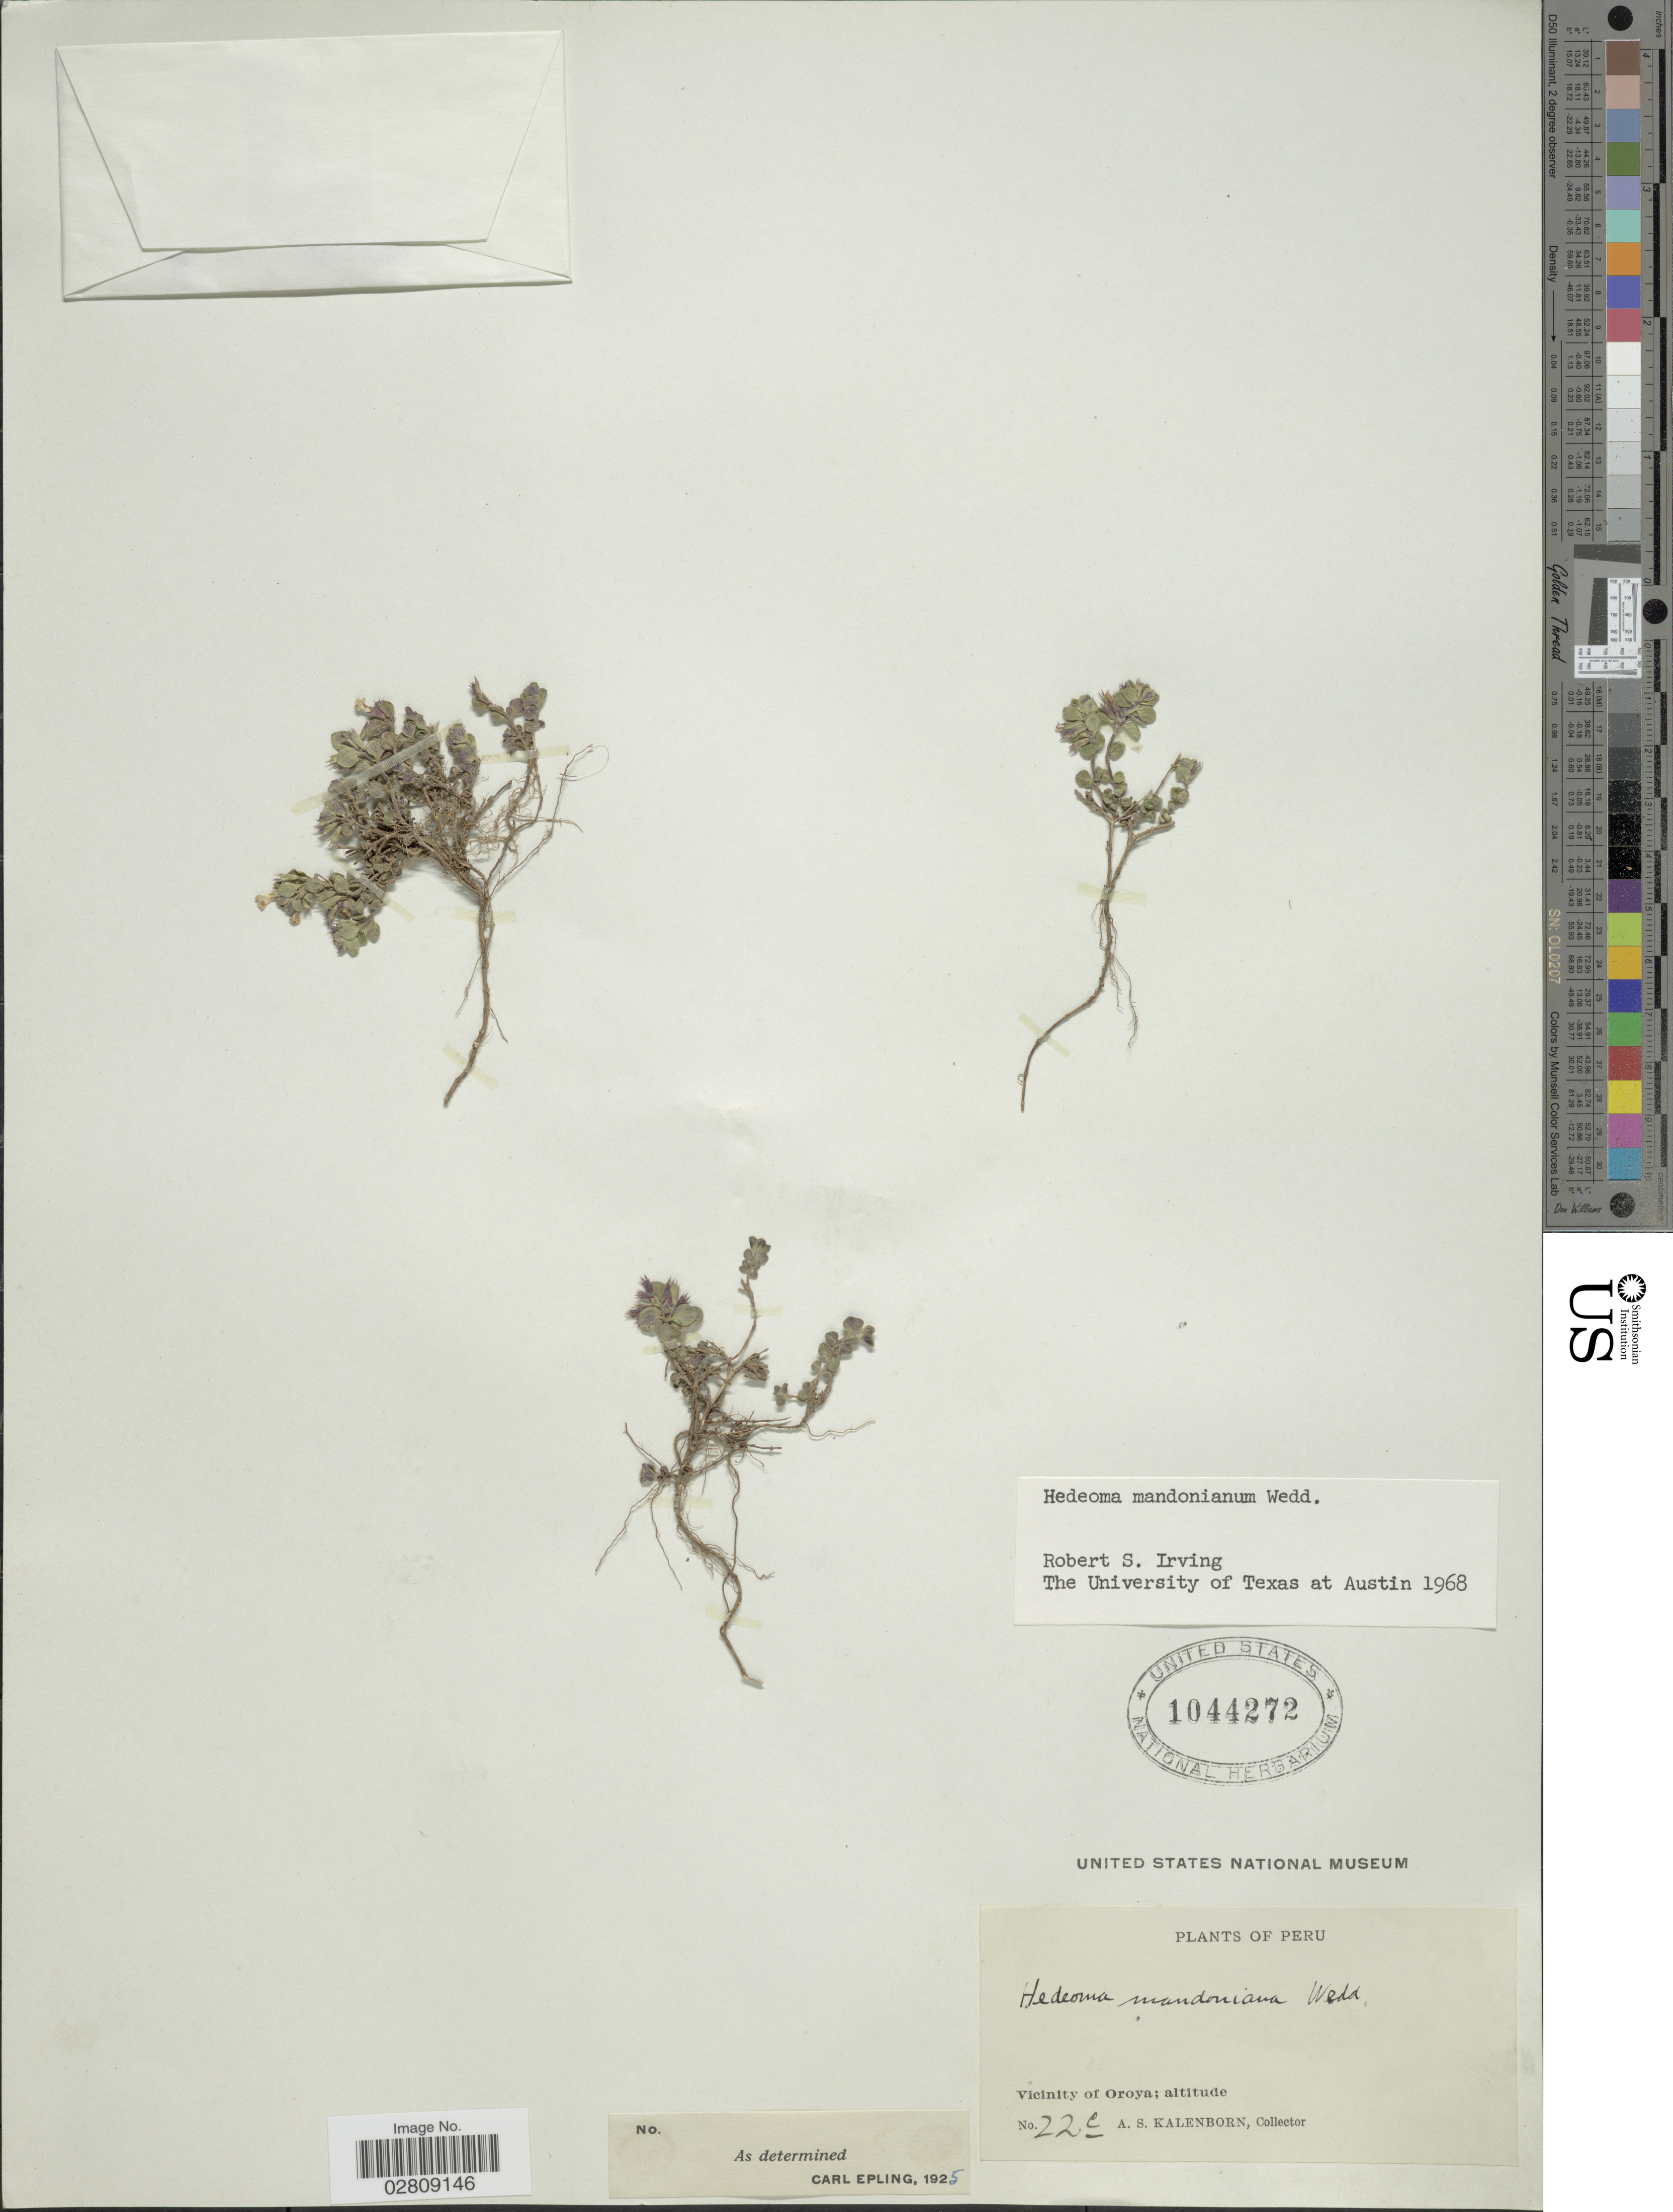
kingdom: Plantae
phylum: Tracheophyta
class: Magnoliopsida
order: Lamiales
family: Lamiaceae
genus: Hedeoma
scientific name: Hedeoma mandoniana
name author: Wedd.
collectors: A. Kalenborn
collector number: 22c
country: Peru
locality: Vicinity of Oroya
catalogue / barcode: US 1044272